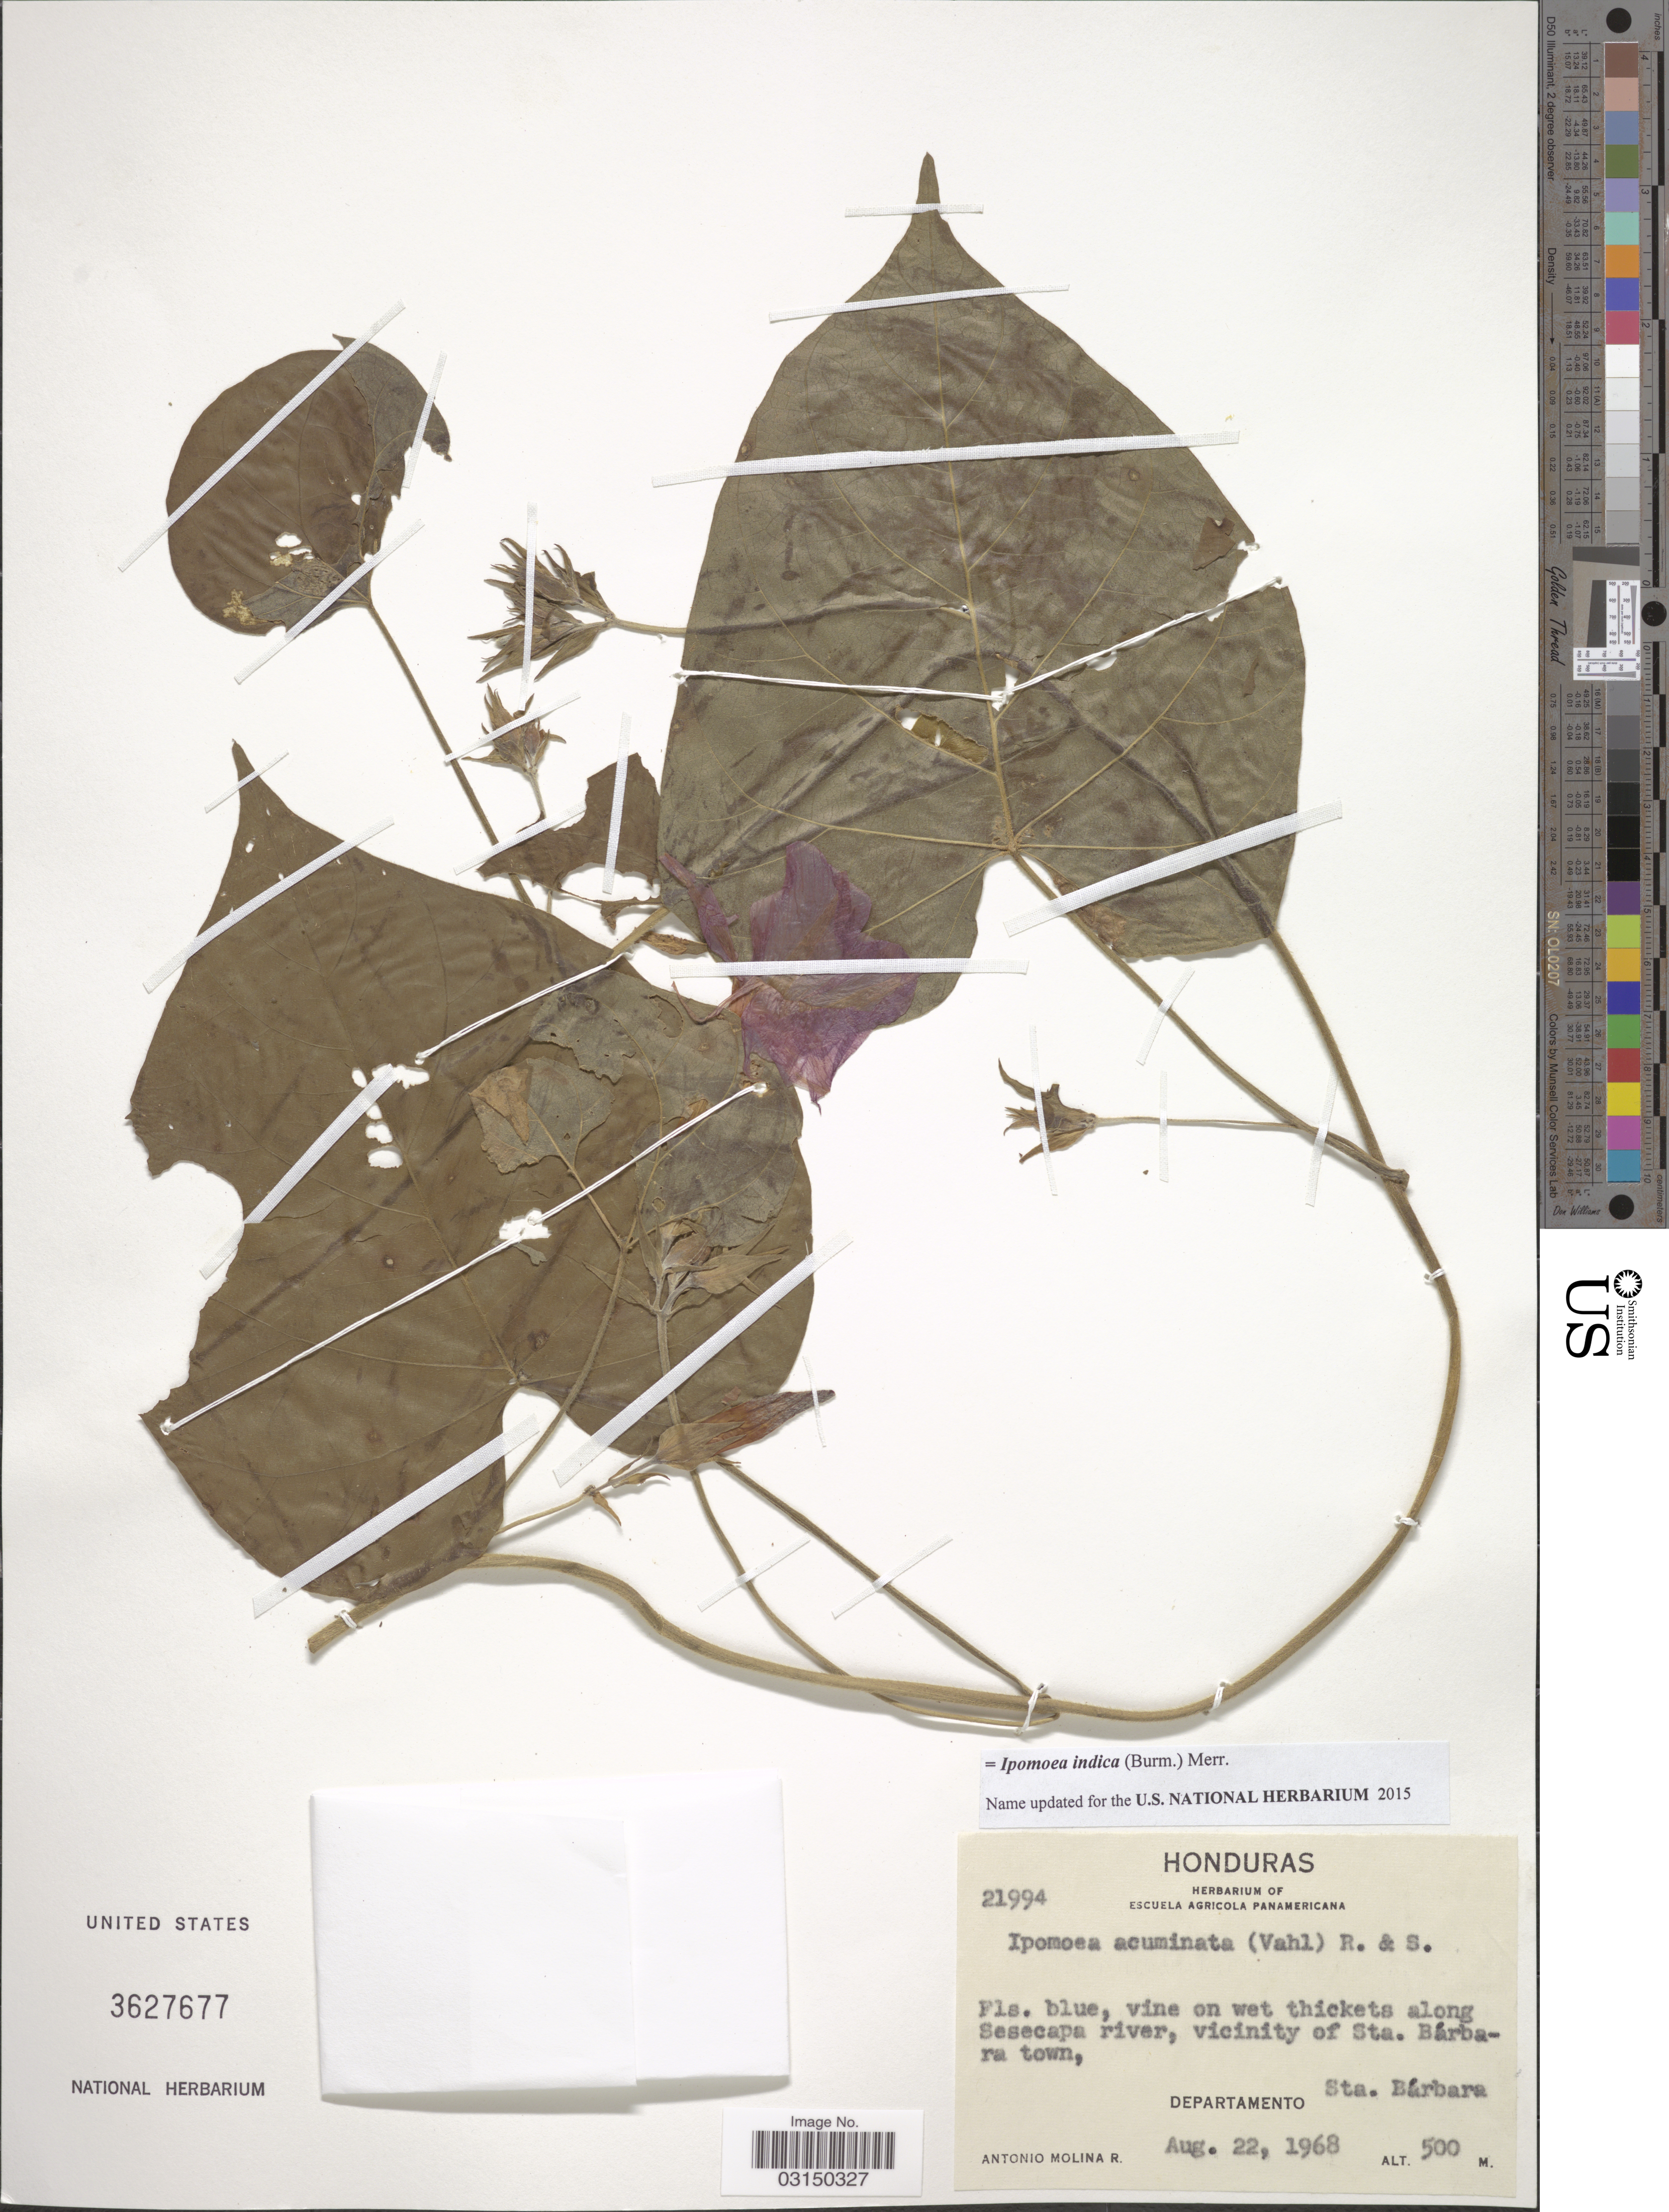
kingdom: Plantae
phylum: Tracheophyta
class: Magnoliopsida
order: Solanales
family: Convolvulaceae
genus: Ipomoea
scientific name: Ipomoea indica (Burm.) Merr. var. indica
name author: (Burm.) Merr.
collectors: A. Molina R.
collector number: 21994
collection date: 1968-08-22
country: Honduras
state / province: Santa Bárbara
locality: Vine on wet thickets along Sesecapa river, vicinity of Sta. Bárbara town, Departamento Sta. Bárbara.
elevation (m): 500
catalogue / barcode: US 3627677